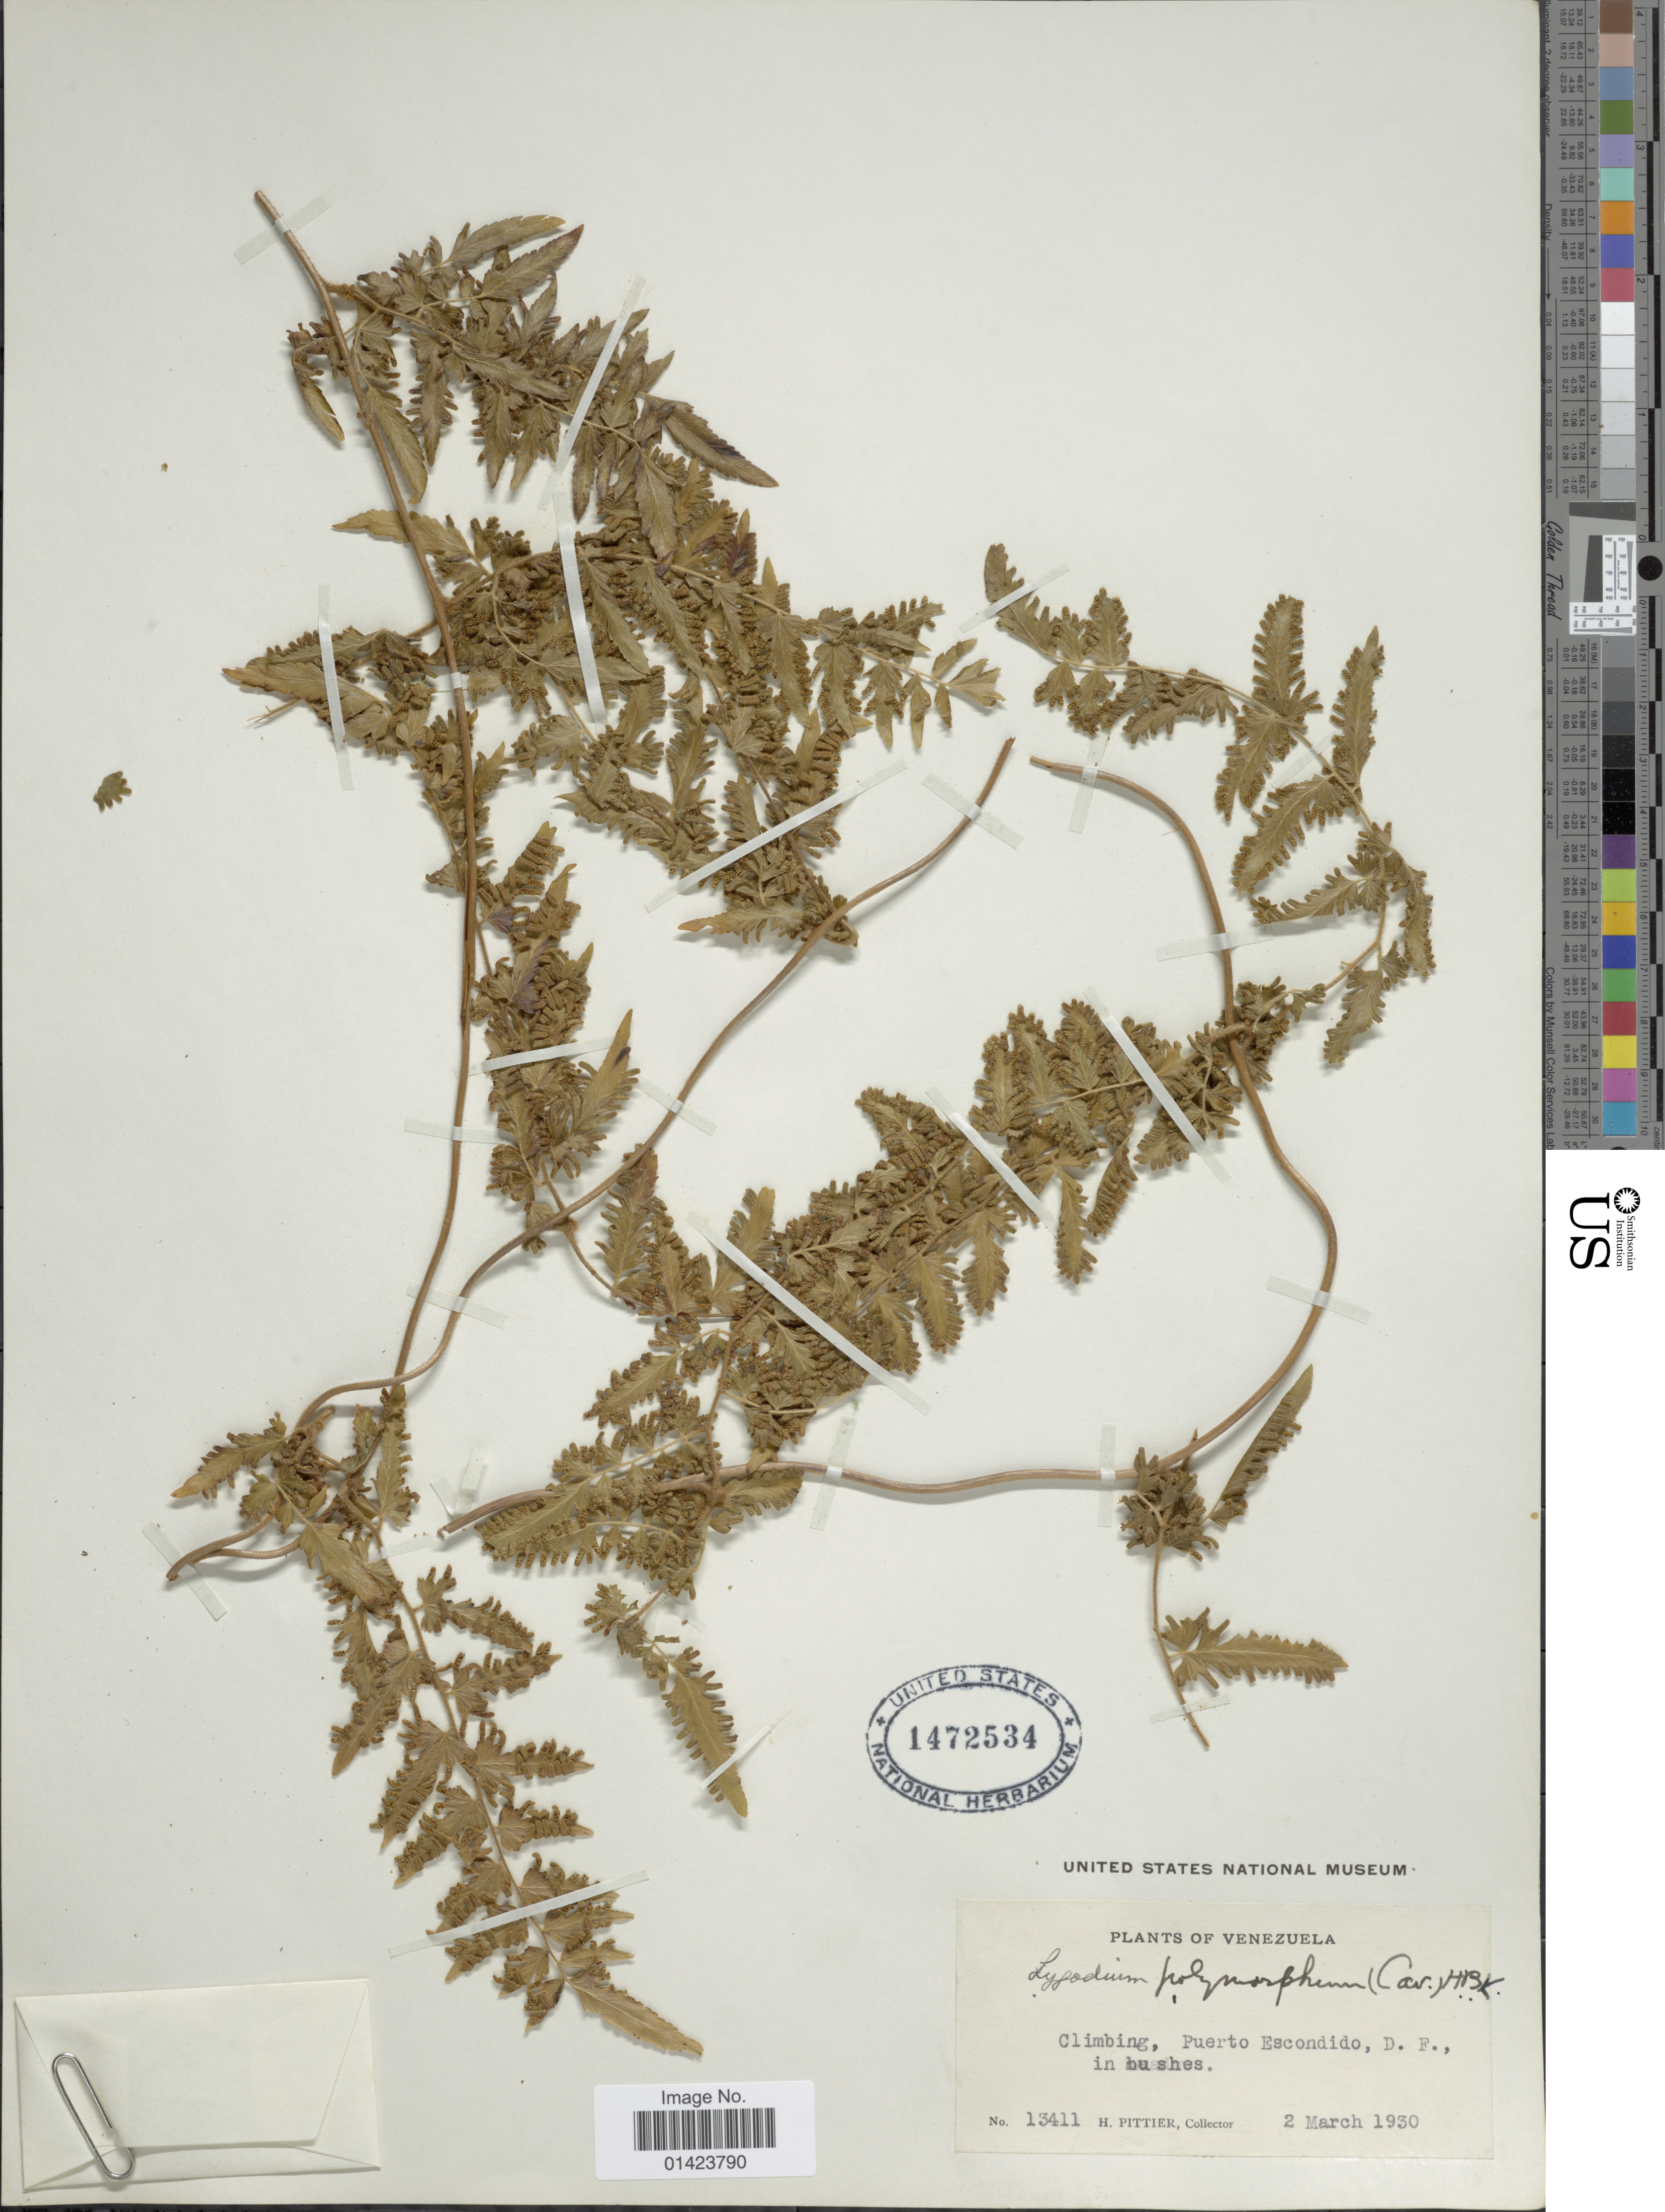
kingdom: Plantae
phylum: Tracheophyta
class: Polypodiopsida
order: Schizaeales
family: Lygodiaceae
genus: Lygodium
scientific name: Lygodium venustum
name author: Sw.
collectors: H. F. Pittier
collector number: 13411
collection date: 1930-03-02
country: Venezuela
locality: Climbing, Puerto Escondido, D.F. in bushes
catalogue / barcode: US 1472534